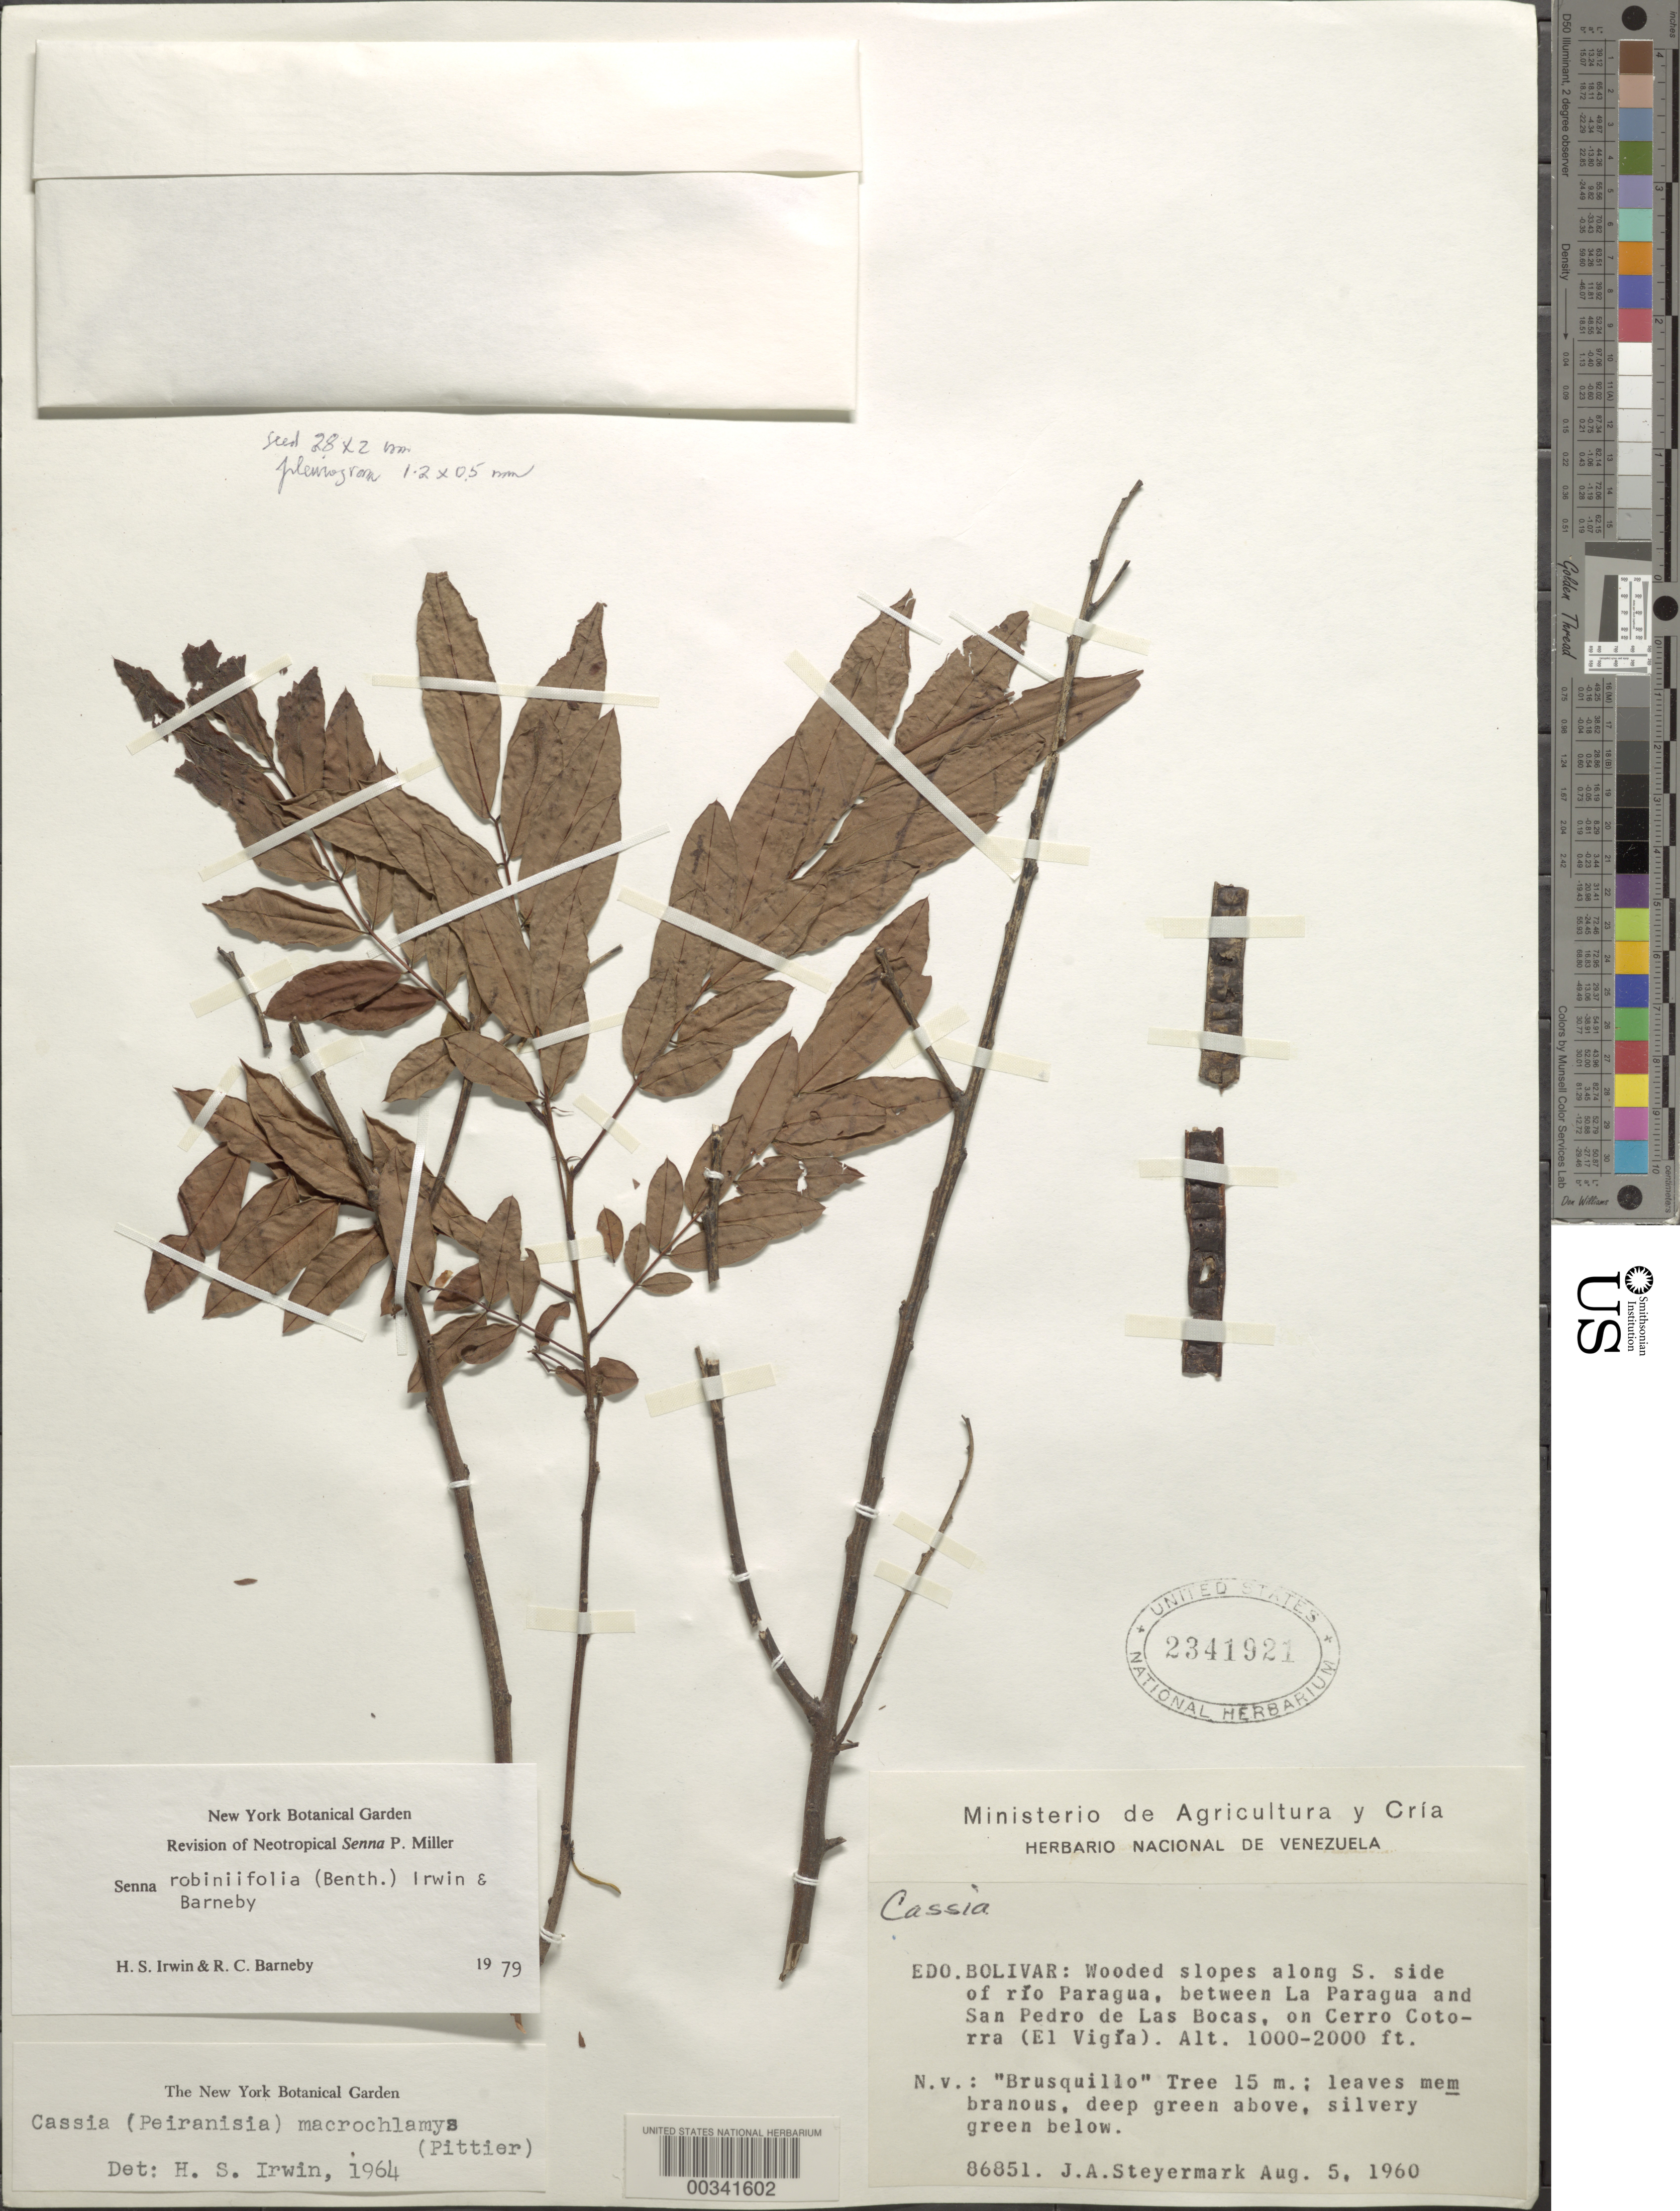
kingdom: Plantae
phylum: Tracheophyta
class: Magnoliopsida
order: Fabales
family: Fabaceae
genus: Senna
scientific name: Senna robiniifolia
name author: (Benth.) H.S. Irwin & Barneby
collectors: J. Steyermark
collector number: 86851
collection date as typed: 05 Aug 1960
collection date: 1960-08-05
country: Venezuela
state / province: Bolivar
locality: Along s side of rio paragua, between la paragua and san pedro de las bocas, on cerro cotorra (el vigia)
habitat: Wooded slopes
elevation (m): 305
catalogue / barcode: US 2341921